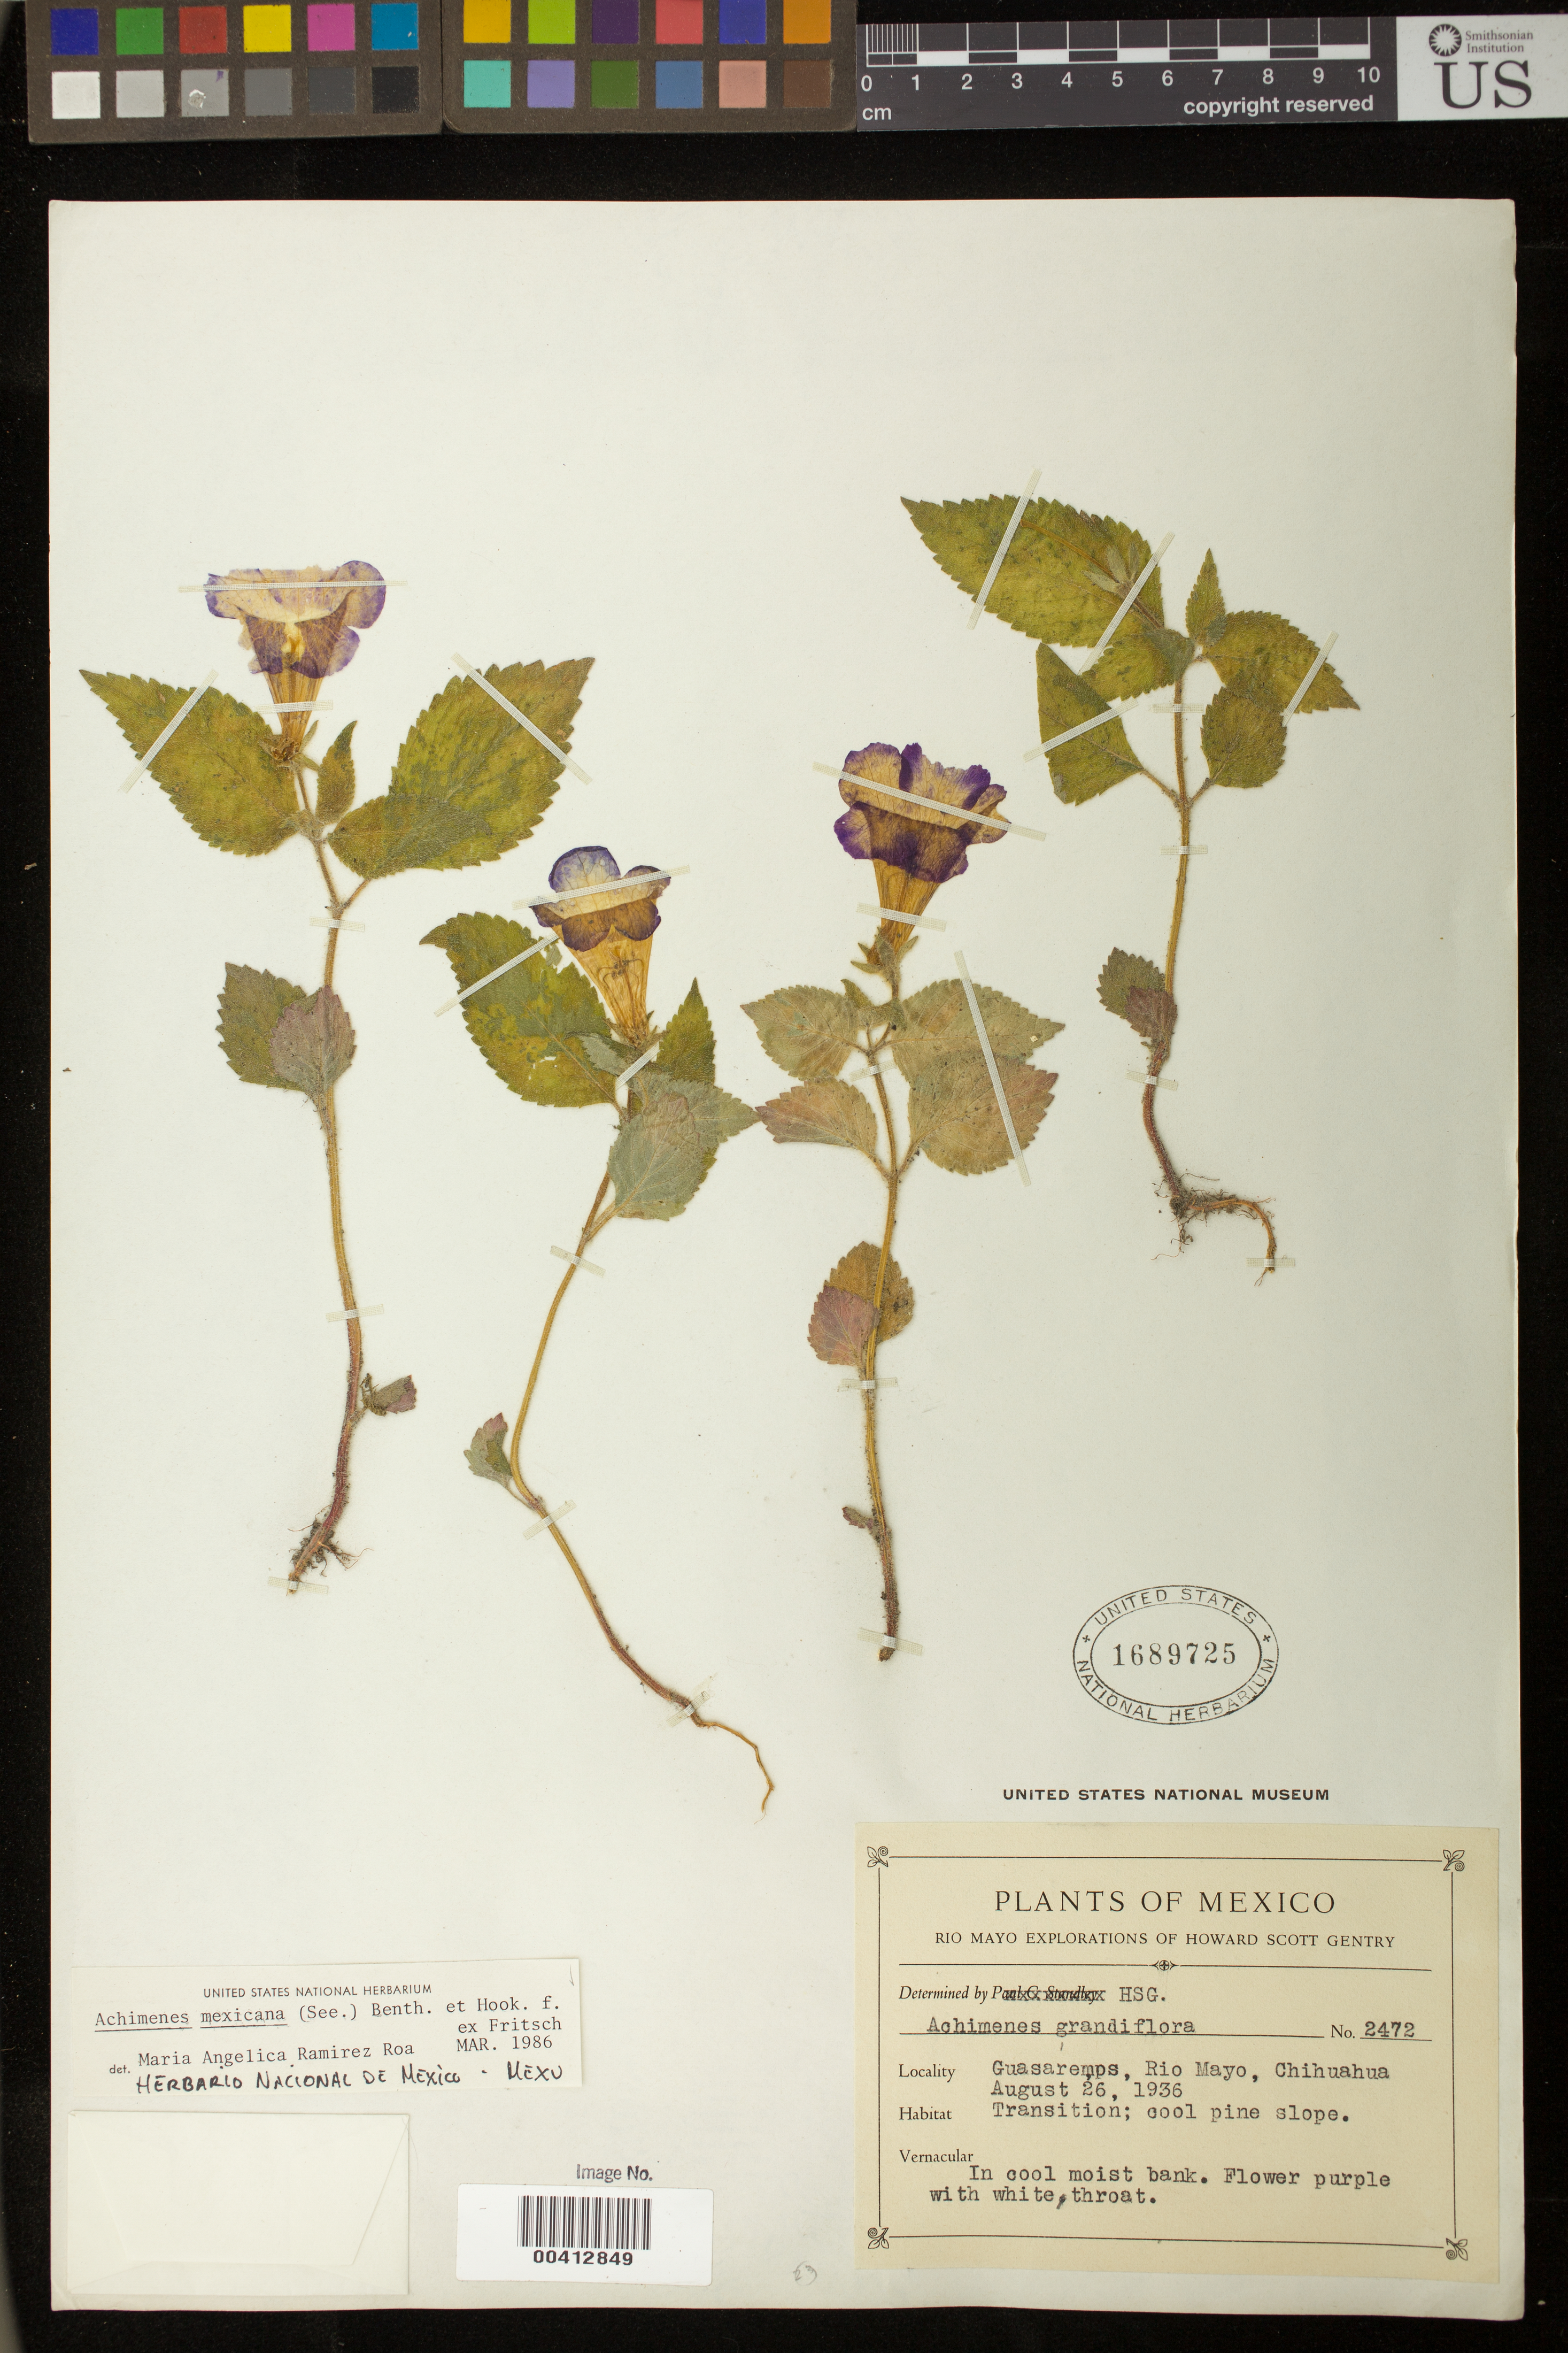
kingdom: Plantae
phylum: Tracheophyta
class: Magnoliopsida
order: Lamiales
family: Gesneriaceae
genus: Achimenes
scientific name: Achimenes mexicana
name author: (Seem.) Benth. & Hook. f. ex Fritsch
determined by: Skog, Laurence E.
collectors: H. S. Gentry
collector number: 2472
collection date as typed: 26 Aug 1936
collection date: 1936-08-26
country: Mexico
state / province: Chihuahua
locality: Guasaremps, Rio Mayo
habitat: Transition; cool pine slope; in cool moist bank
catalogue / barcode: US 1689725